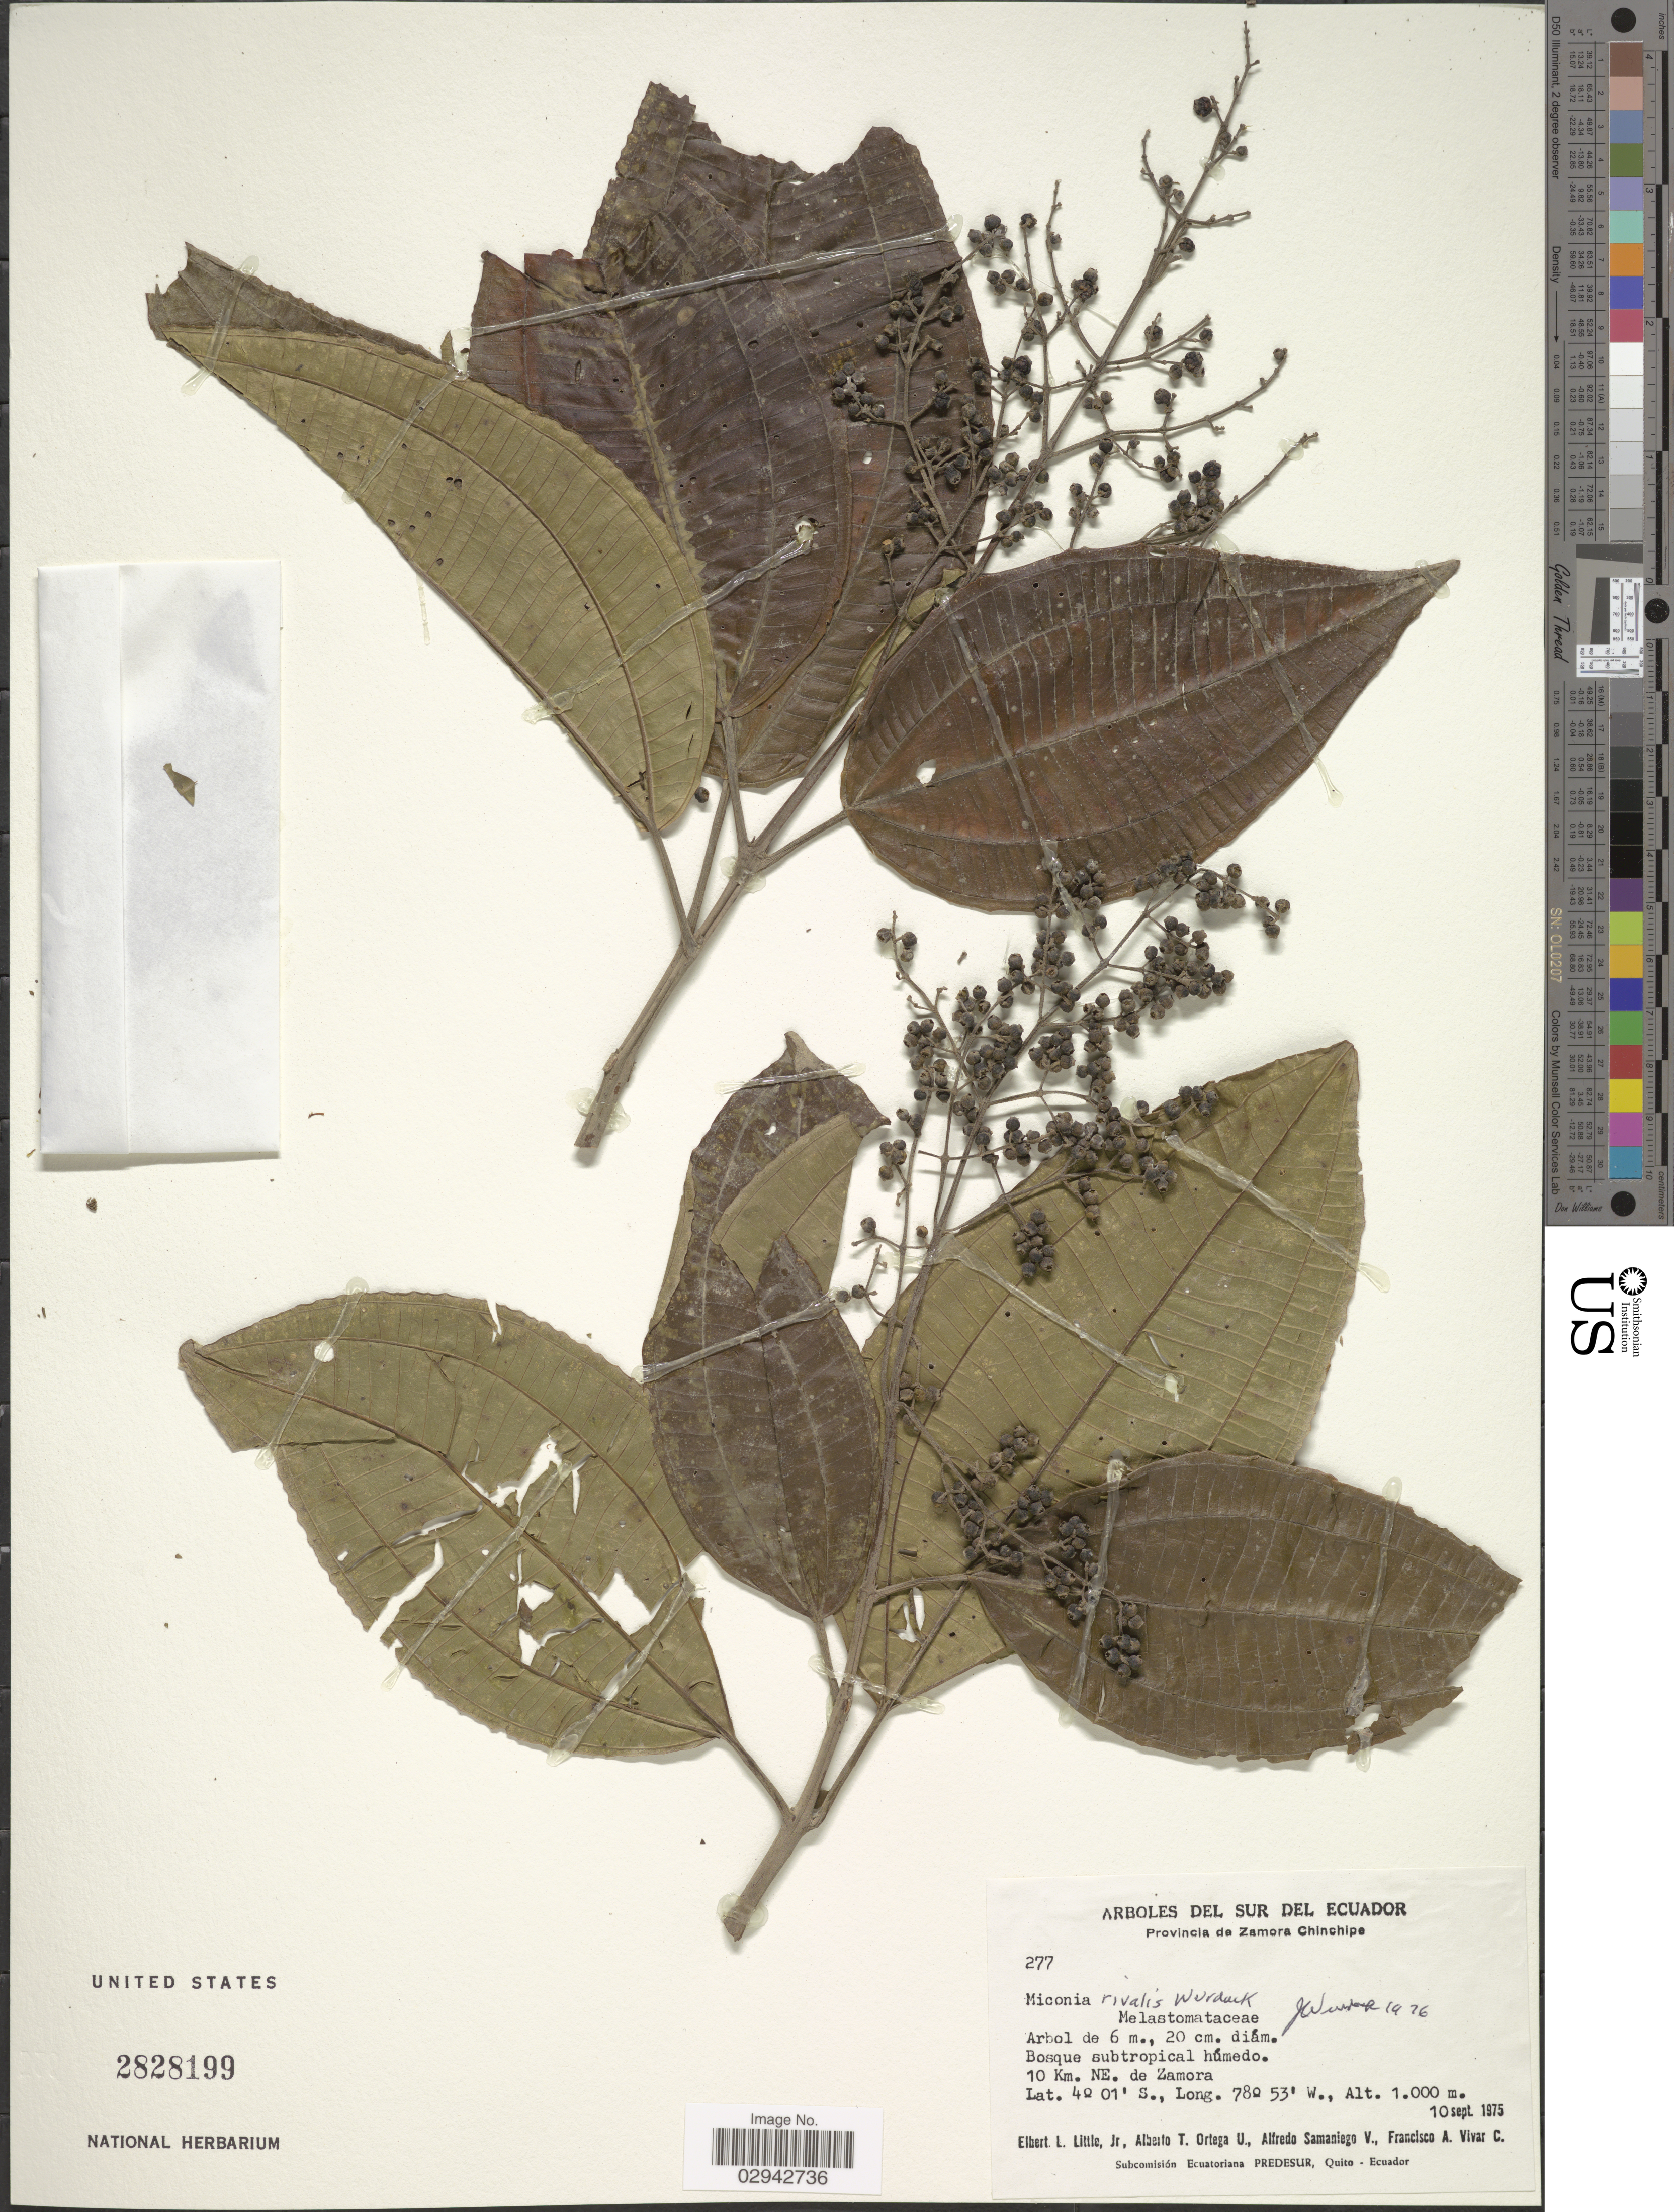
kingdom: Plantae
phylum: Tracheophyta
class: Magnoliopsida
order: Myrtales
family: Melastomataceae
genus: Miconia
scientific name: Miconia rivalis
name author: Wurdack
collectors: E. L. Little, A. T. Ortega U., A. V. Samaniego & F. A. Vivar C.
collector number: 277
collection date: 1975-09-10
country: Ecuador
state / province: Zamora-Chinchipe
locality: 10 Km. NE. de Zamora.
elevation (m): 1000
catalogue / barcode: US 2828199